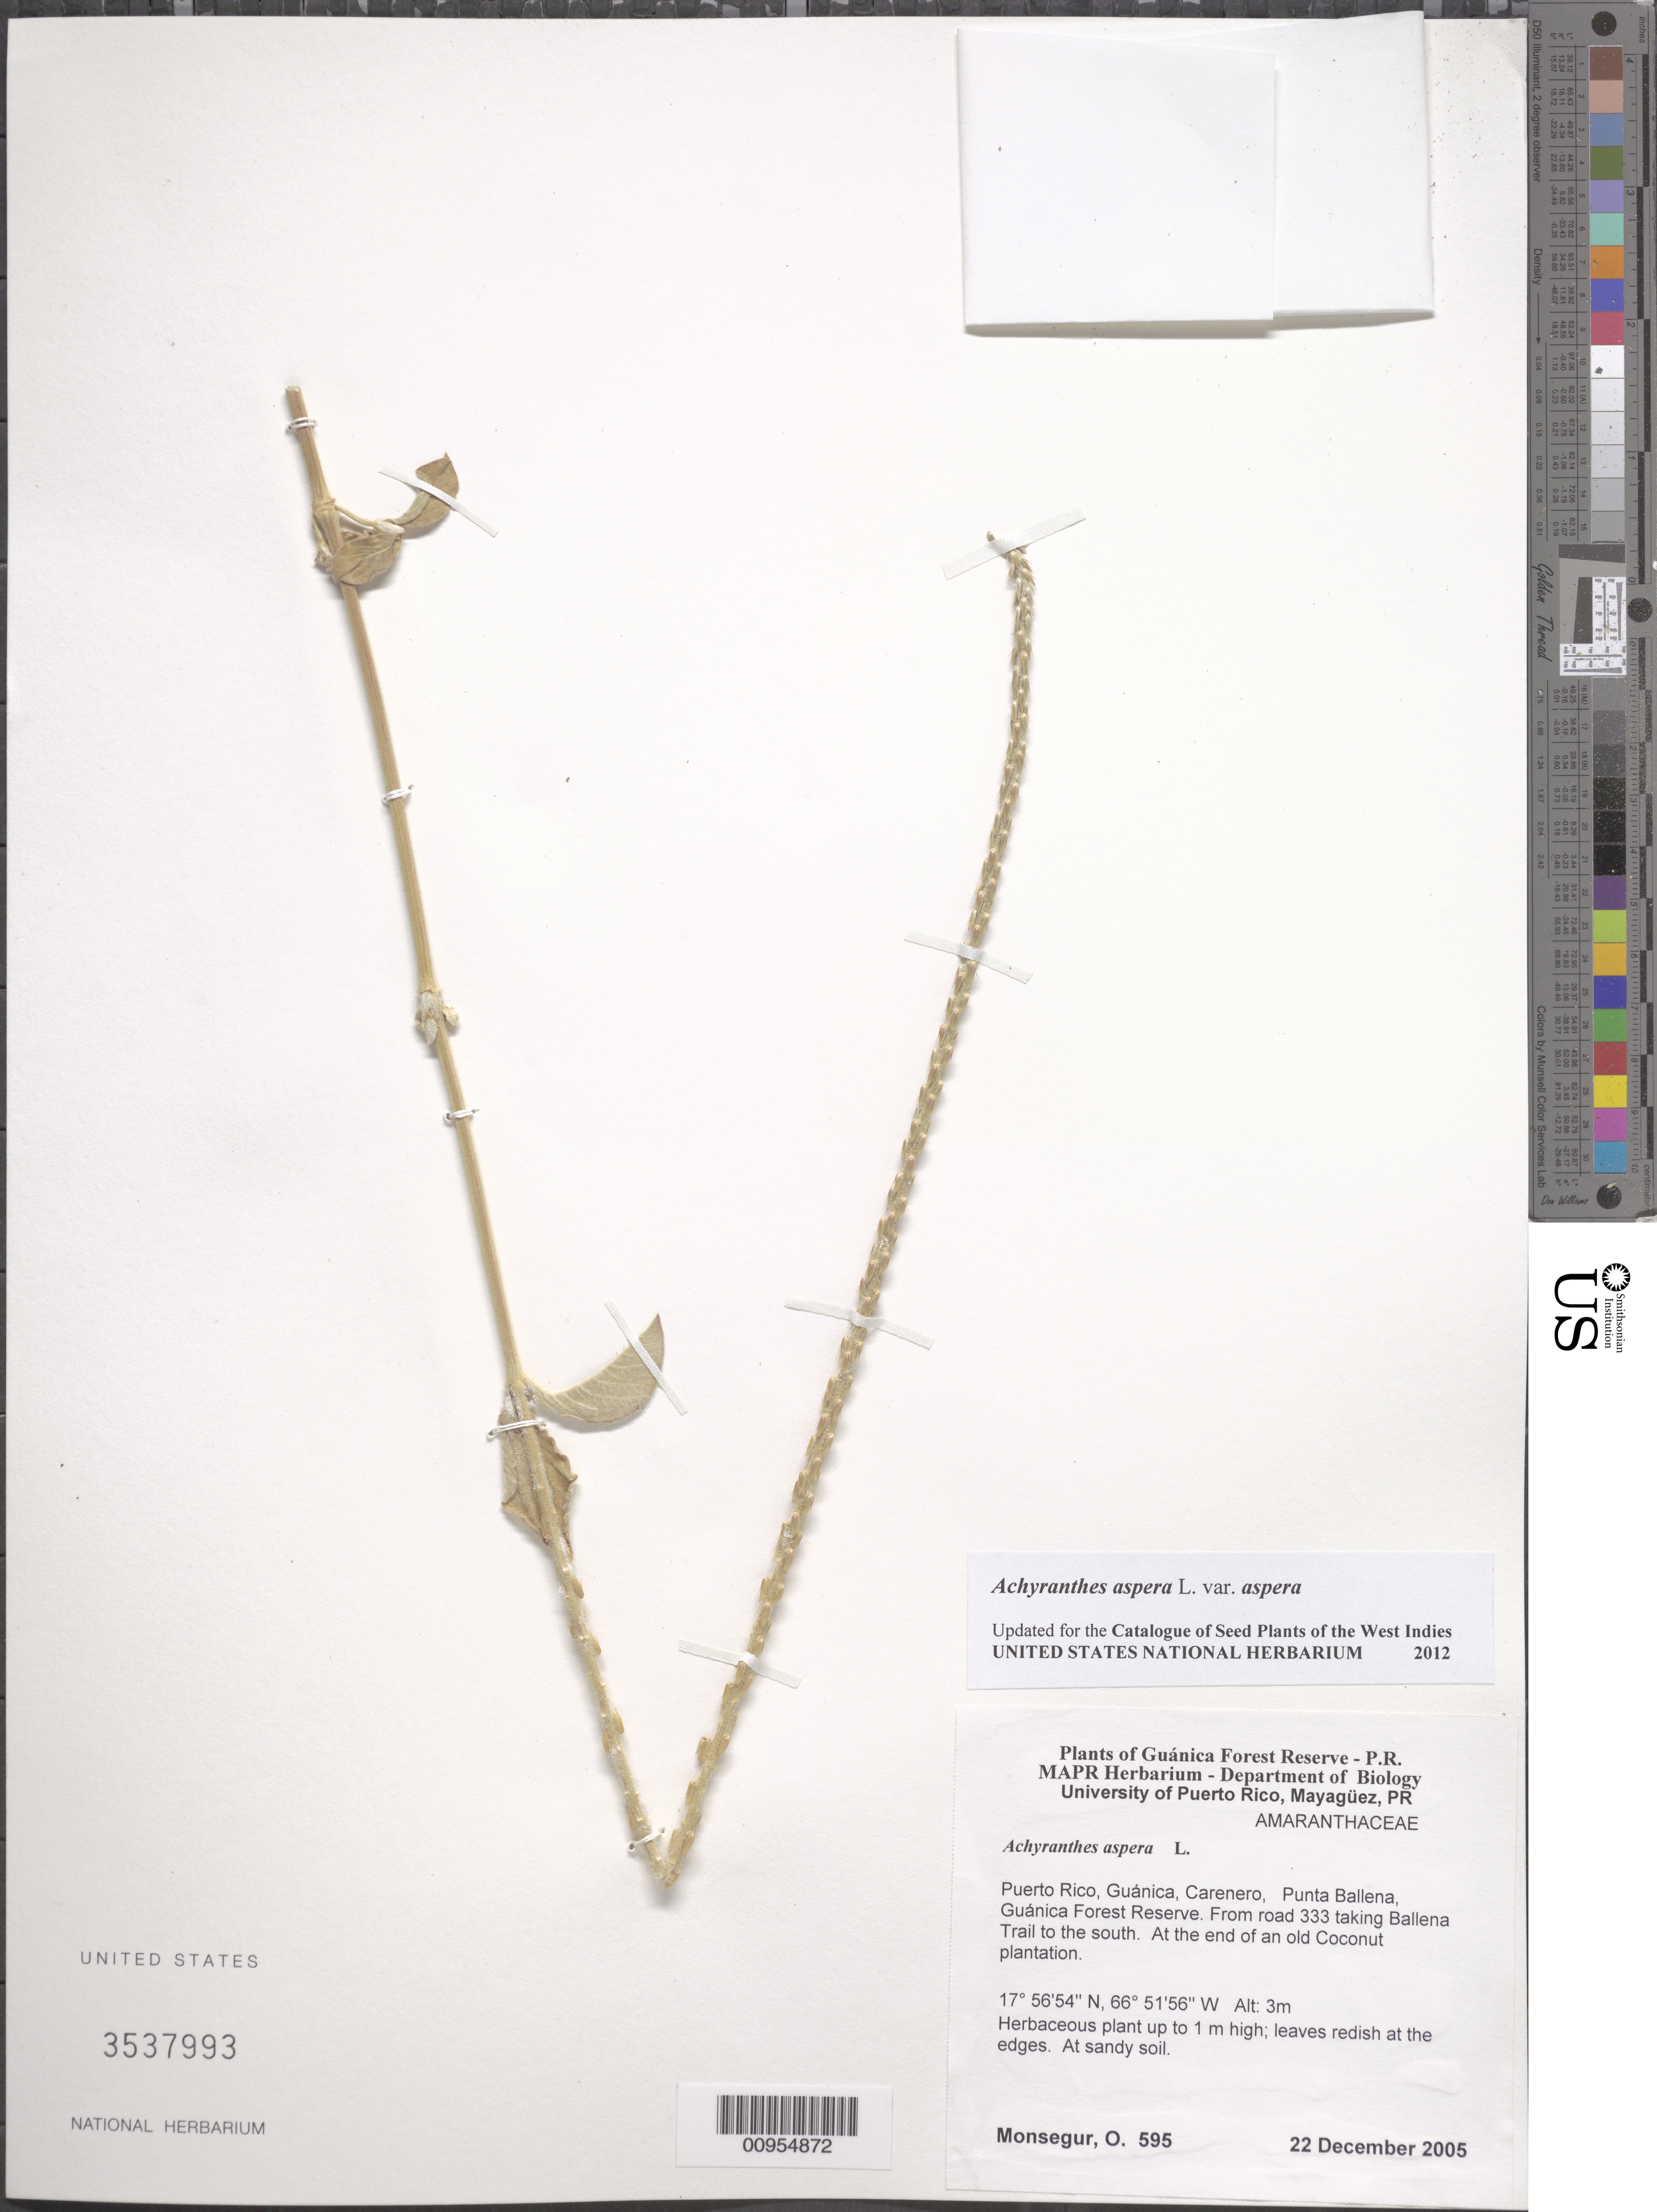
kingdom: Plantae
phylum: Tracheophyta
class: Magnoliopsida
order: Caryophyllales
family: Amaranthaceae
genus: Achyranthes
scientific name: Achyranthes aspera var. aspera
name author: L.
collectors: O. Monsegur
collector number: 595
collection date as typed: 22 Dec 2005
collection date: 2005-12-22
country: Puerto Rico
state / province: Guánica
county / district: Carenero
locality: Guánica Forest Reserve. Punta Ballena, from road 333 taking Ballena Trail to the south. At an old Coconut plantation.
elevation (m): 3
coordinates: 17.56537, 66.51561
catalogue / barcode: US 3537993